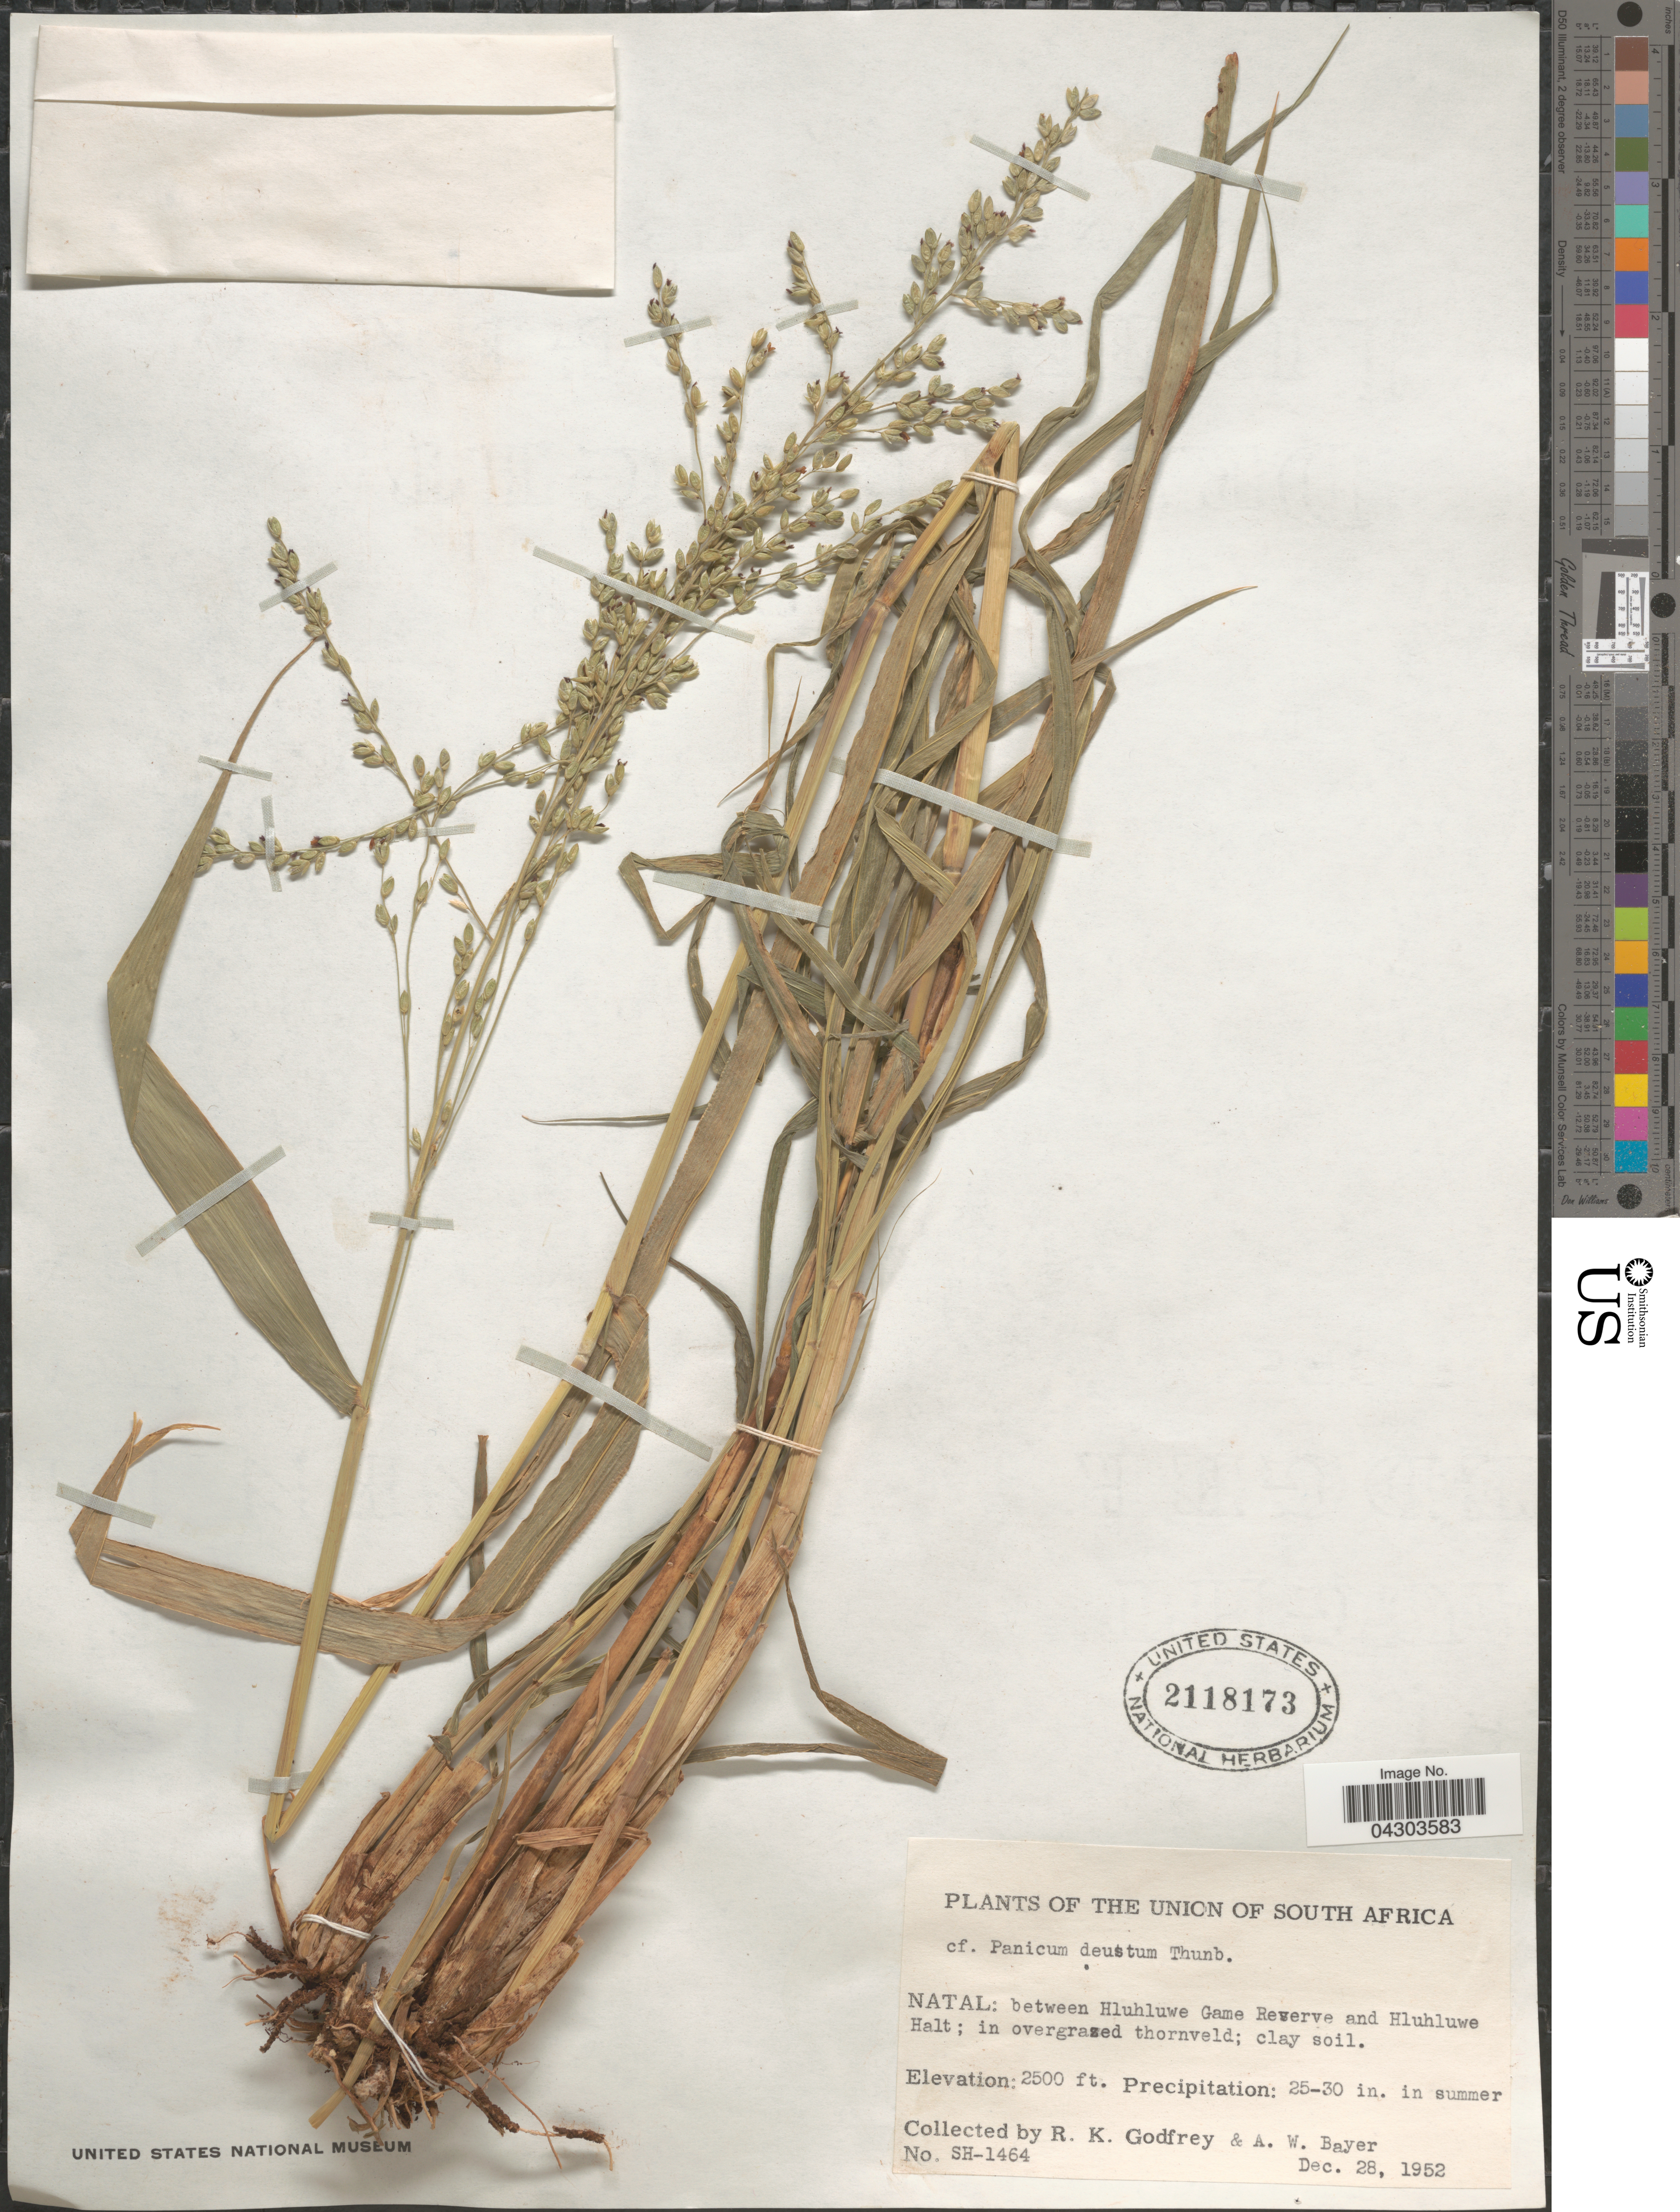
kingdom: Plantae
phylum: Tracheophyta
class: Liliopsida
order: Poales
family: Poaceae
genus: Panicum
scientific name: Panicum deustum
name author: Thunb.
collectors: R. K. Godfrey & A. Bayer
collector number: SH-1464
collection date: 1952-12-28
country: South Africa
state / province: KwaZulu-Natal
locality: The Union of South Africa. Natal: between Hluhluwe Game Reserve and Hluhluwe Halt; in overgrazed thornveld; clay soil.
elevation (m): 762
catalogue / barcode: US 2118173